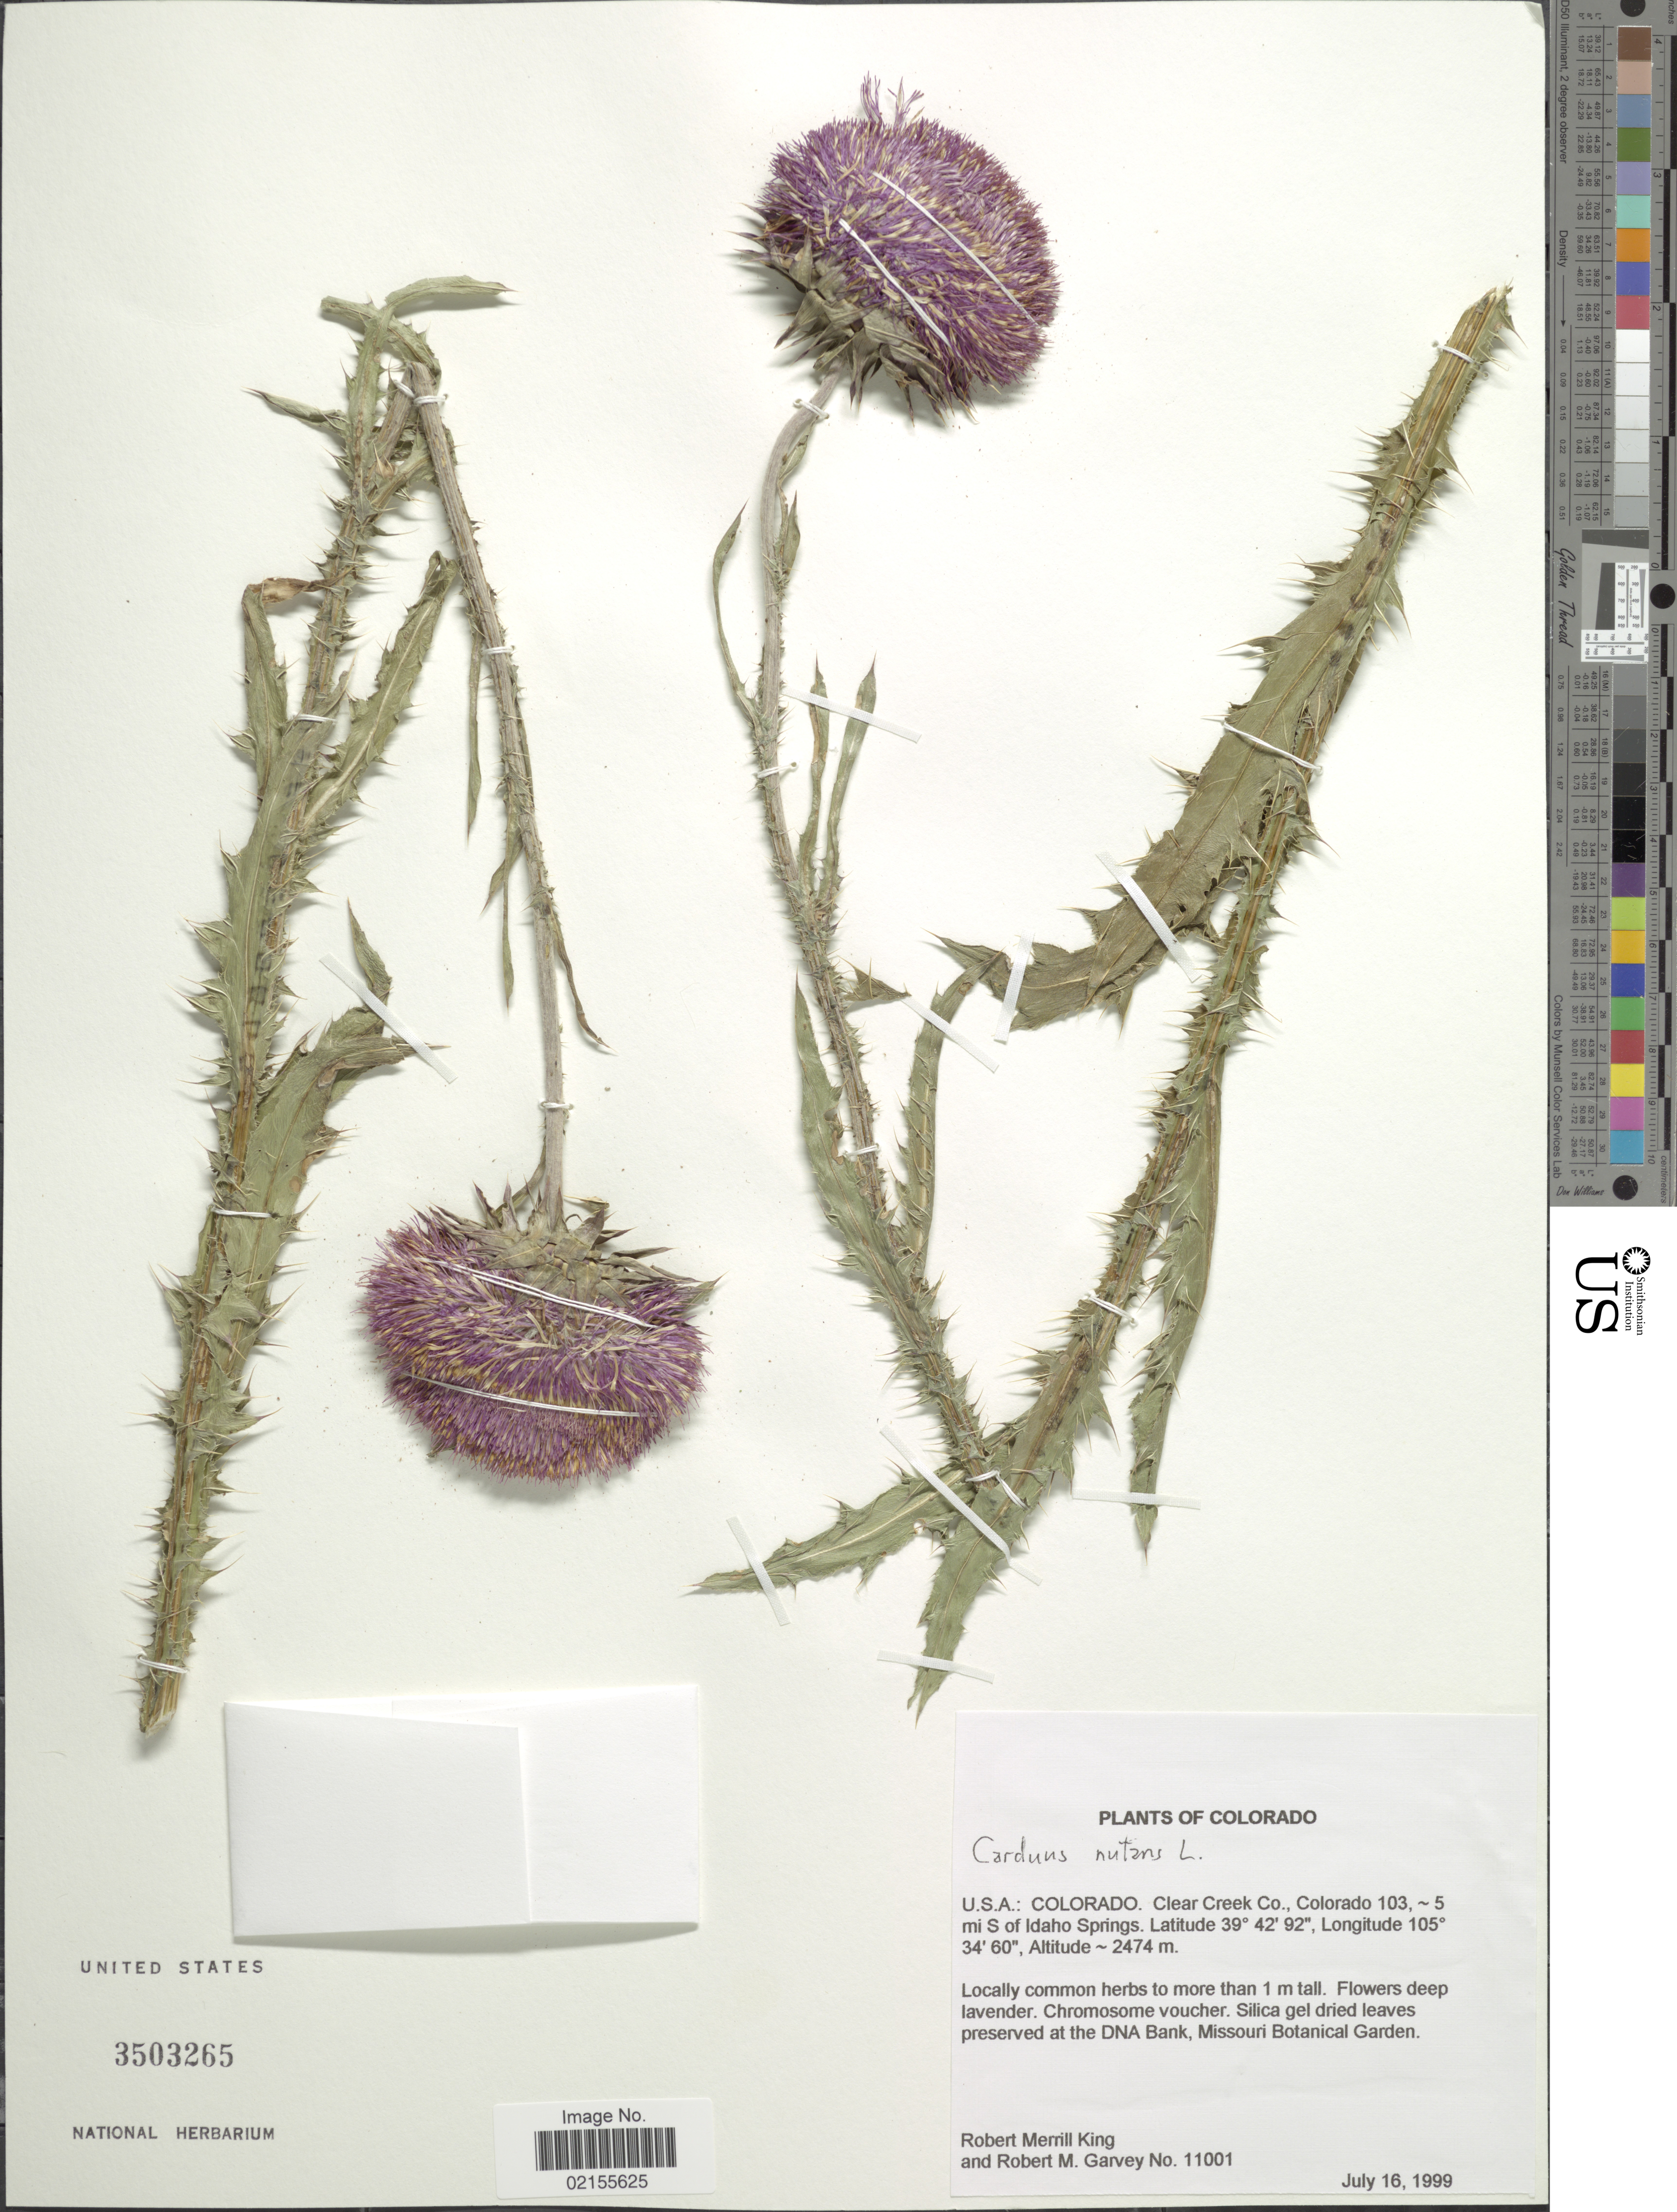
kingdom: Plantae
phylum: Tracheophyta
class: Magnoliopsida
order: Asterales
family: Asteraceae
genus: Carduus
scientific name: Carduus nutans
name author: L.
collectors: R. M. King & R. Garvey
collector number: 11001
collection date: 1999-07-16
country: United States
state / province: Colorado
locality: Clear Creek Co., along Colorado 103, :5 mi S of Idaho Springs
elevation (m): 2474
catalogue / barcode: US 3503265